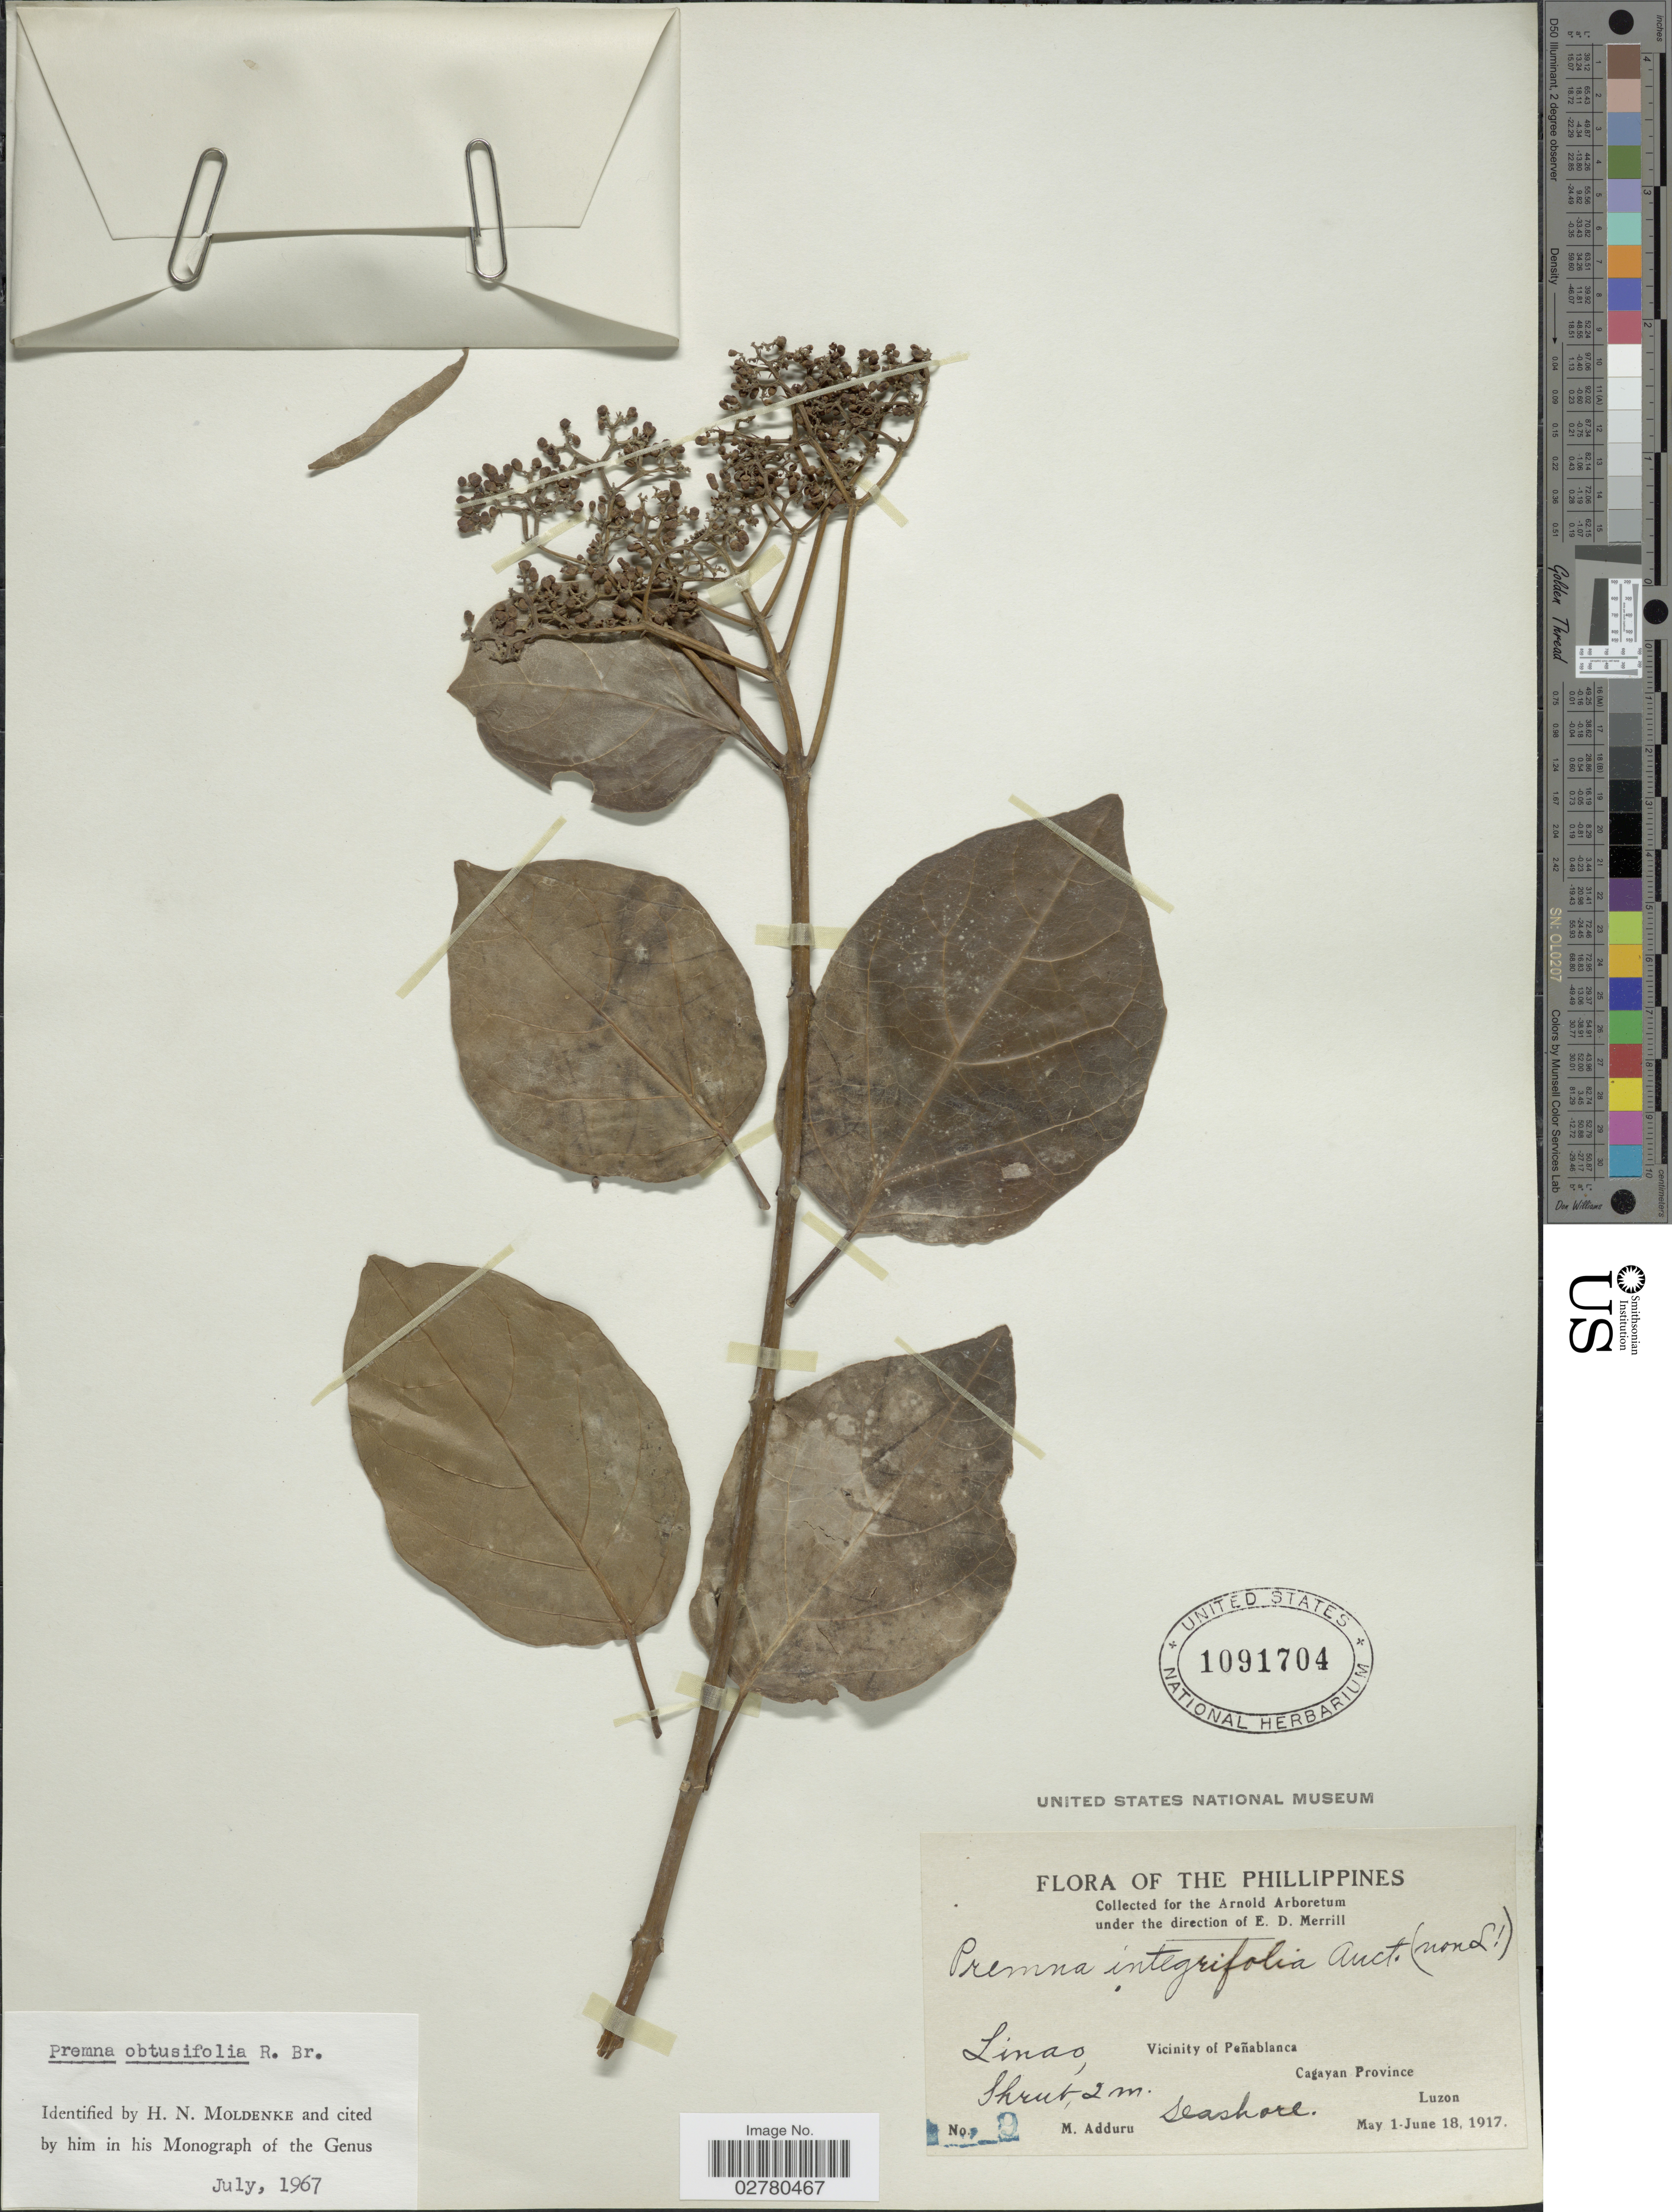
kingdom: Plantae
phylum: Tracheophyta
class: Magnoliopsida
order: Lamiales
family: Lamiaceae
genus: Premna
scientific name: Premna obtusifolia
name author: R. Br.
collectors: M. Adduru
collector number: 9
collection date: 1917-05-01/1917-06-18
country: Philippines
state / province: Cagayan Valley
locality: Linao, Vicinity of Peñablanca, Cagayan Province, Luzon.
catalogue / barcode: US 1091704